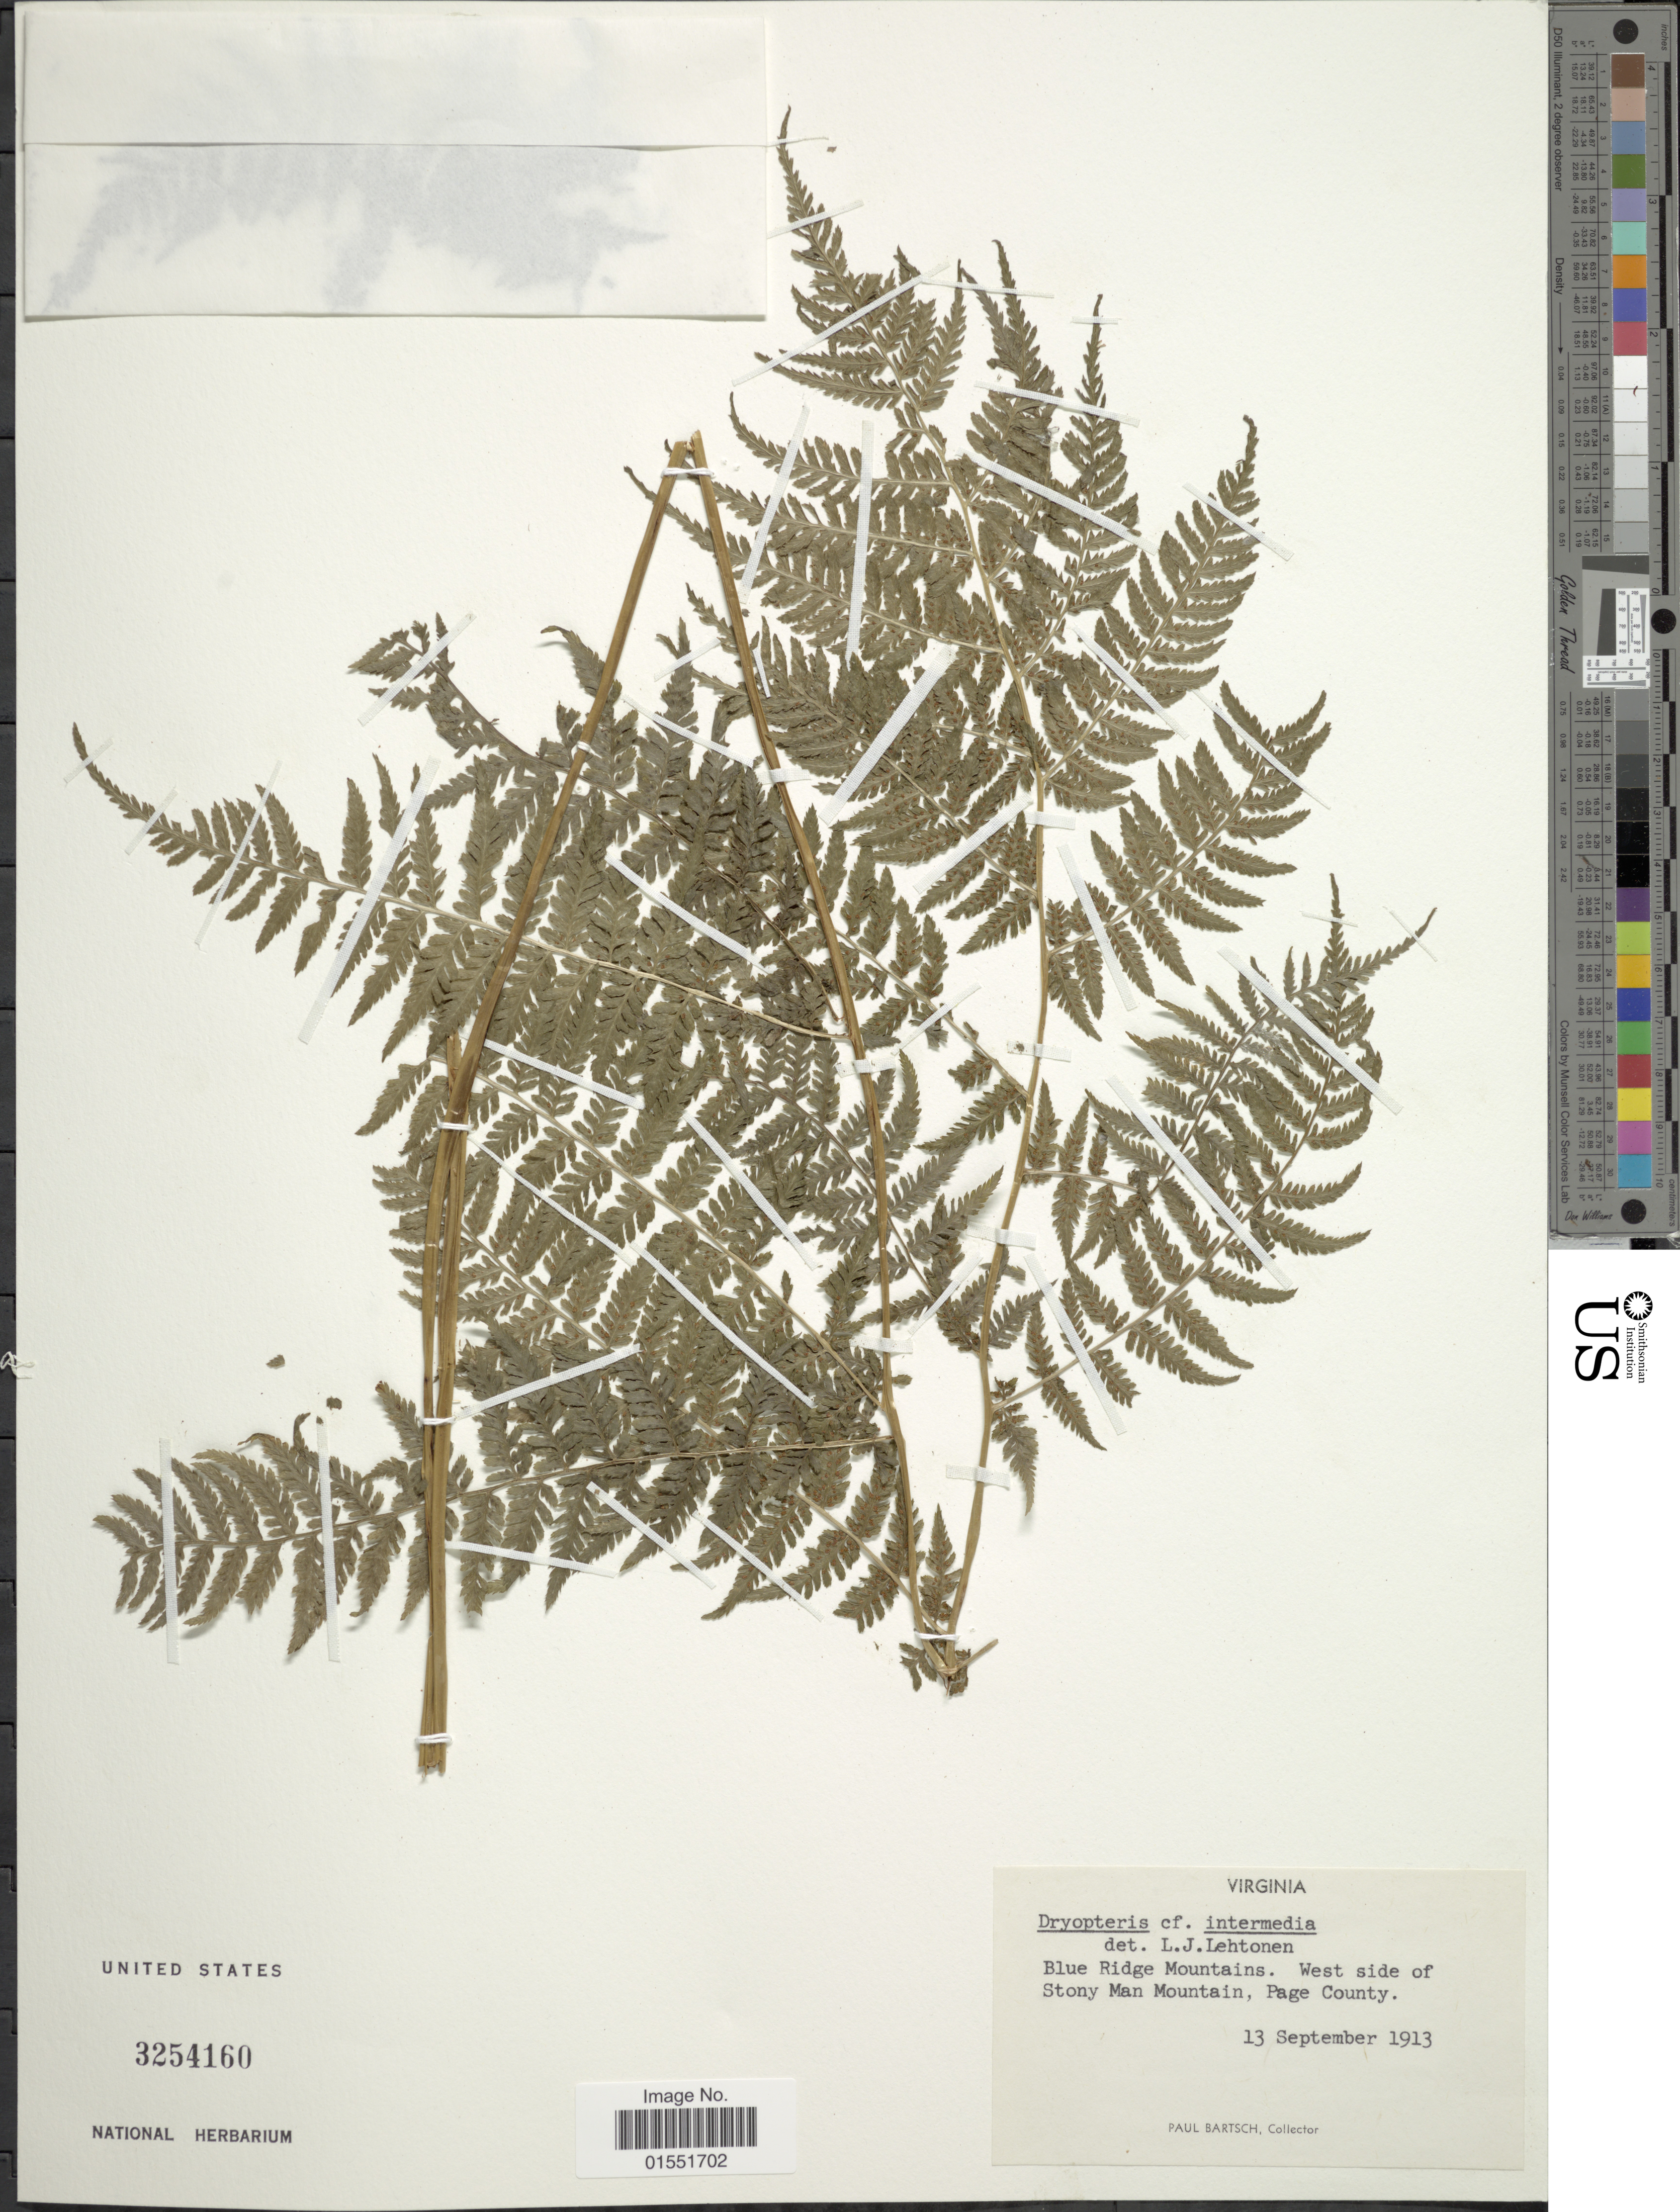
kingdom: Plantae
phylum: Tracheophyta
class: Polypodiopsida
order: Polypodiales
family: Dryopteridaceae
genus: Dryopteris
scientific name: Dryopteris intermedia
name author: (Muhl.) A. Gray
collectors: P. Bartsch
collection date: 1913-09-13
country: United States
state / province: Virginia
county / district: Page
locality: Blue Ridge Mountains. W side of Stony Man Mountain.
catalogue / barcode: US 3254160